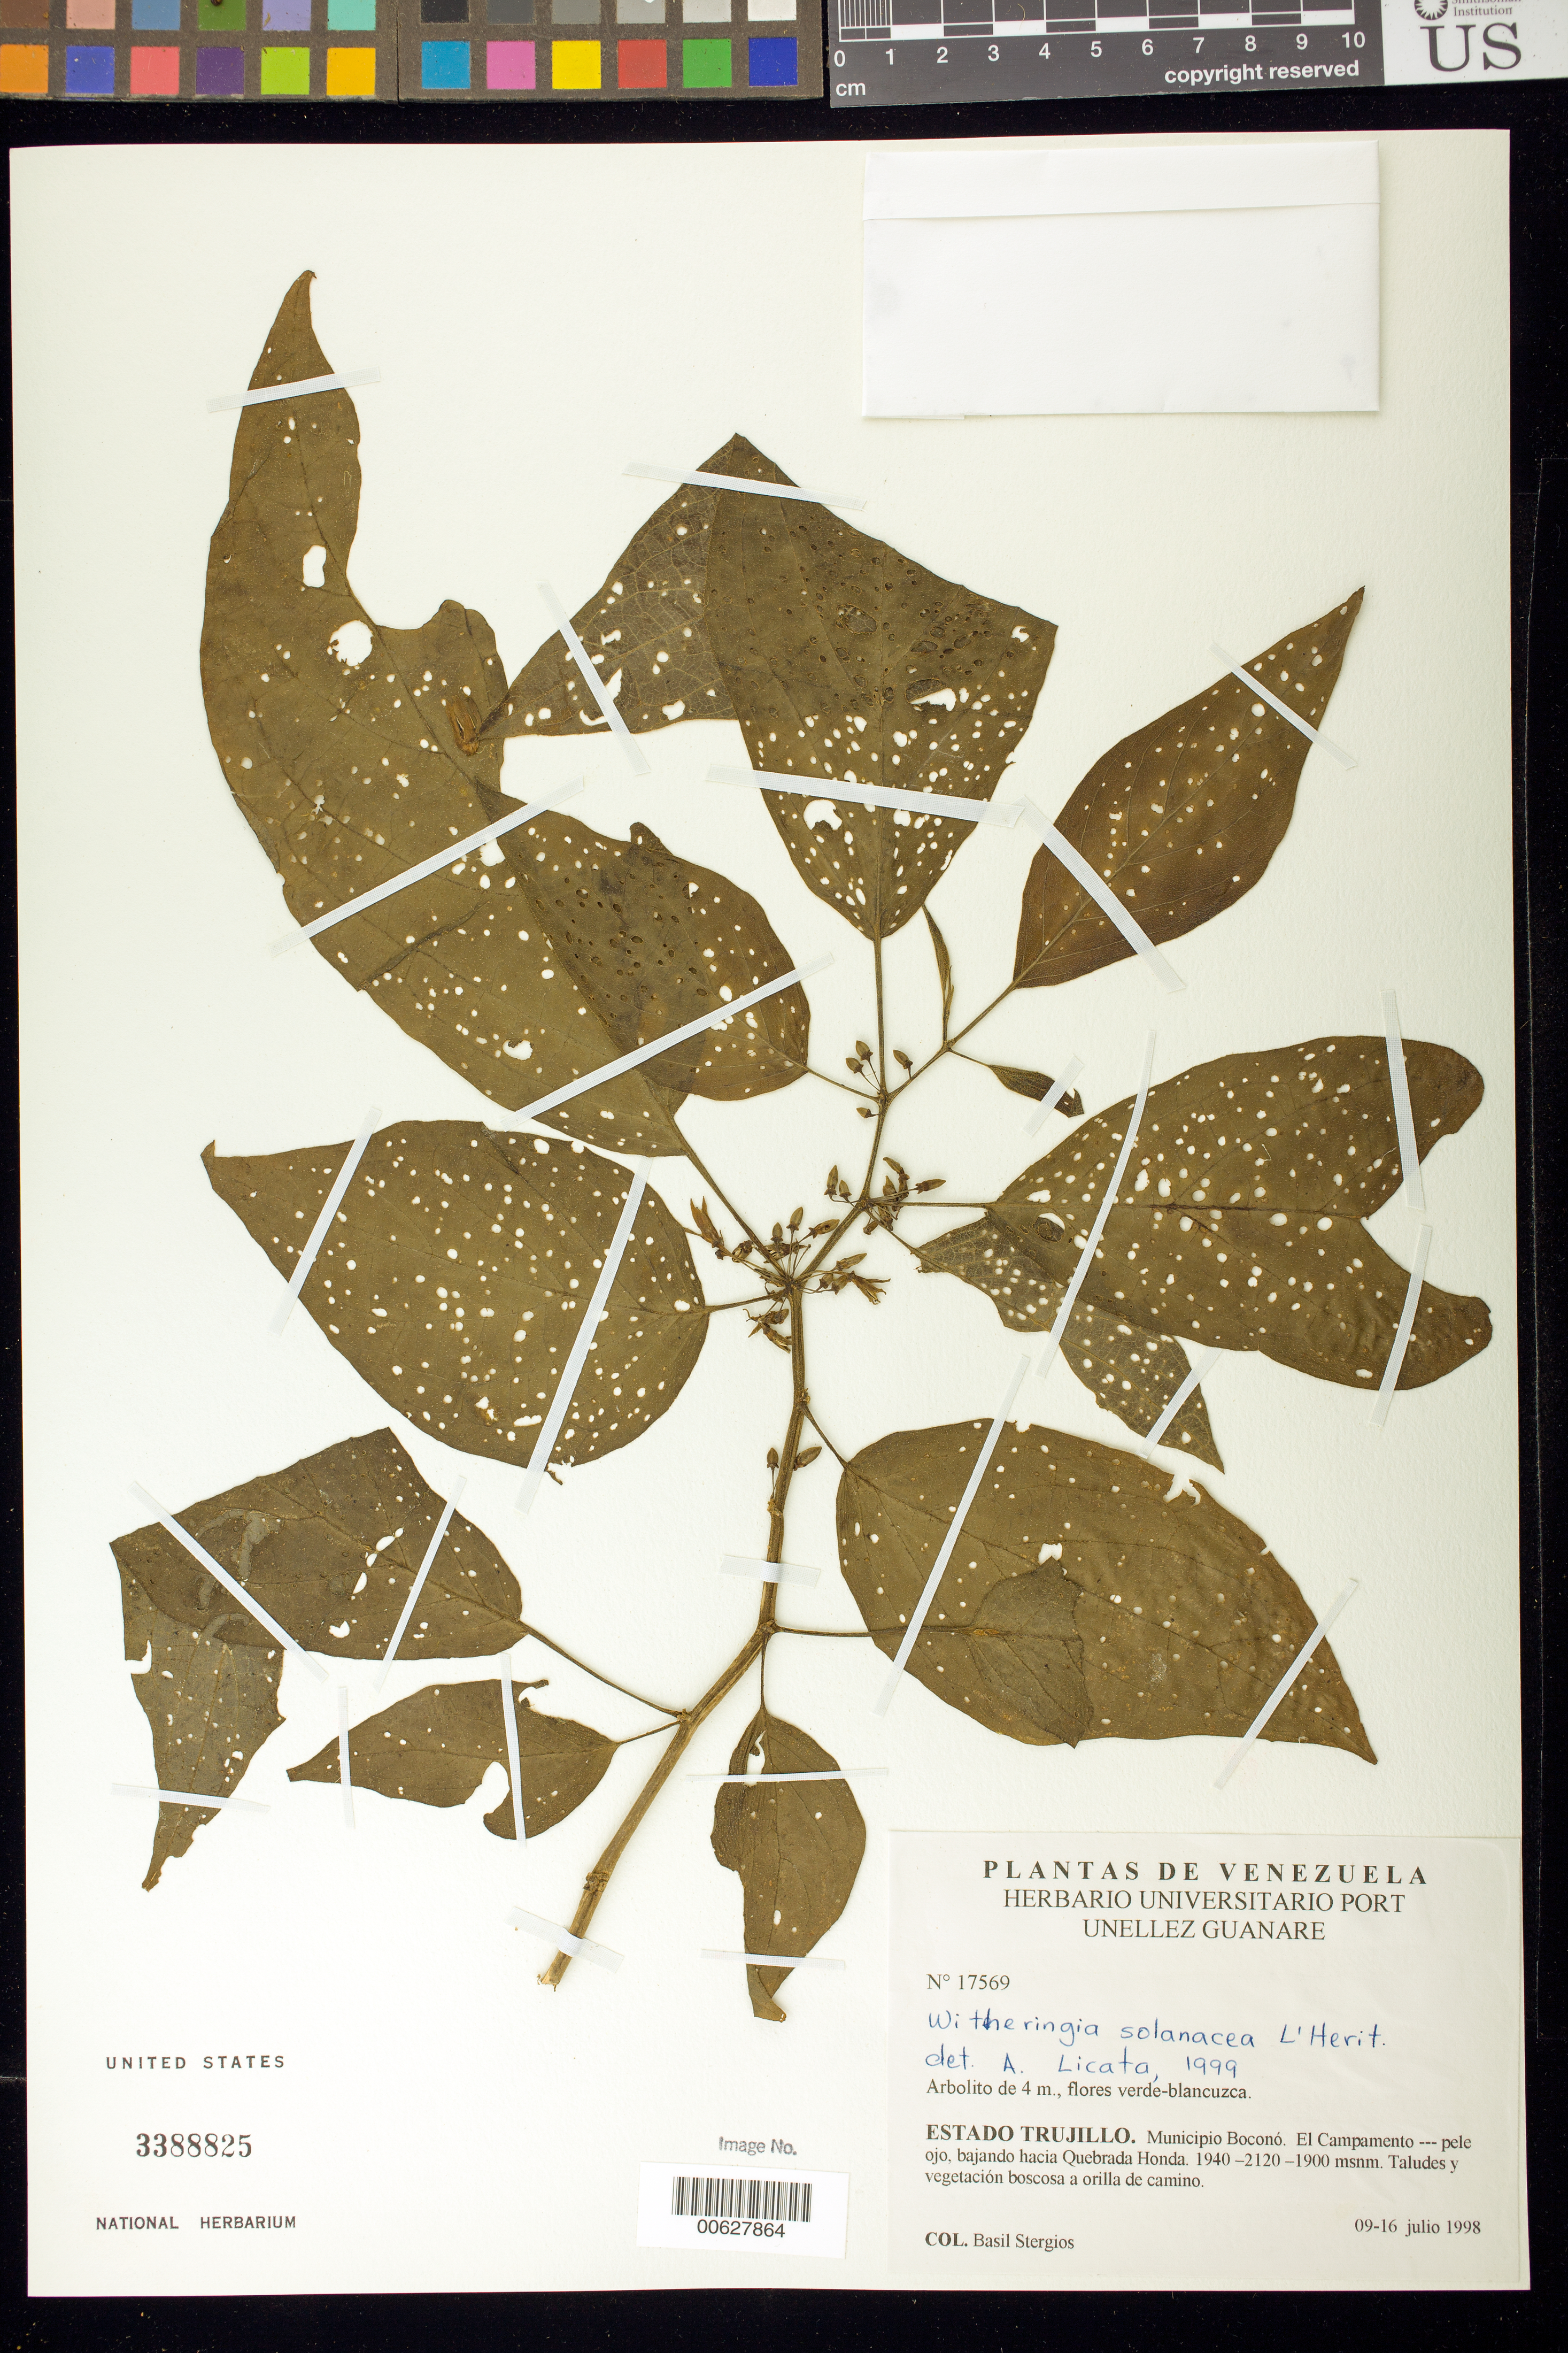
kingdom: Plantae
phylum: Tracheophyta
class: Magnoliopsida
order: Solanales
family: Solanaceae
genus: Witheringia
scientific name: Witheringia solanacea var. solanacea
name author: L'Hér.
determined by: Licata, A., (PORT), Univ. Nac. Exp. de los Llanos Ezequiel Zamora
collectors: B. G. Stergios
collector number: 17569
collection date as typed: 09 Jul 1998 to 16 Jul 1998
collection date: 1998-07-09/1998-07-16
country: Venezuela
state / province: Trujillo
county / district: Boconó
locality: Parque Nacional Guaramacal, El campamento-pele ojo, bajando hacia Quebrada Honda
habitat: Taludes y vegetación boscosa a orilla de camino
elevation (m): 1900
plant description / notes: PORT, US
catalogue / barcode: US 3388825